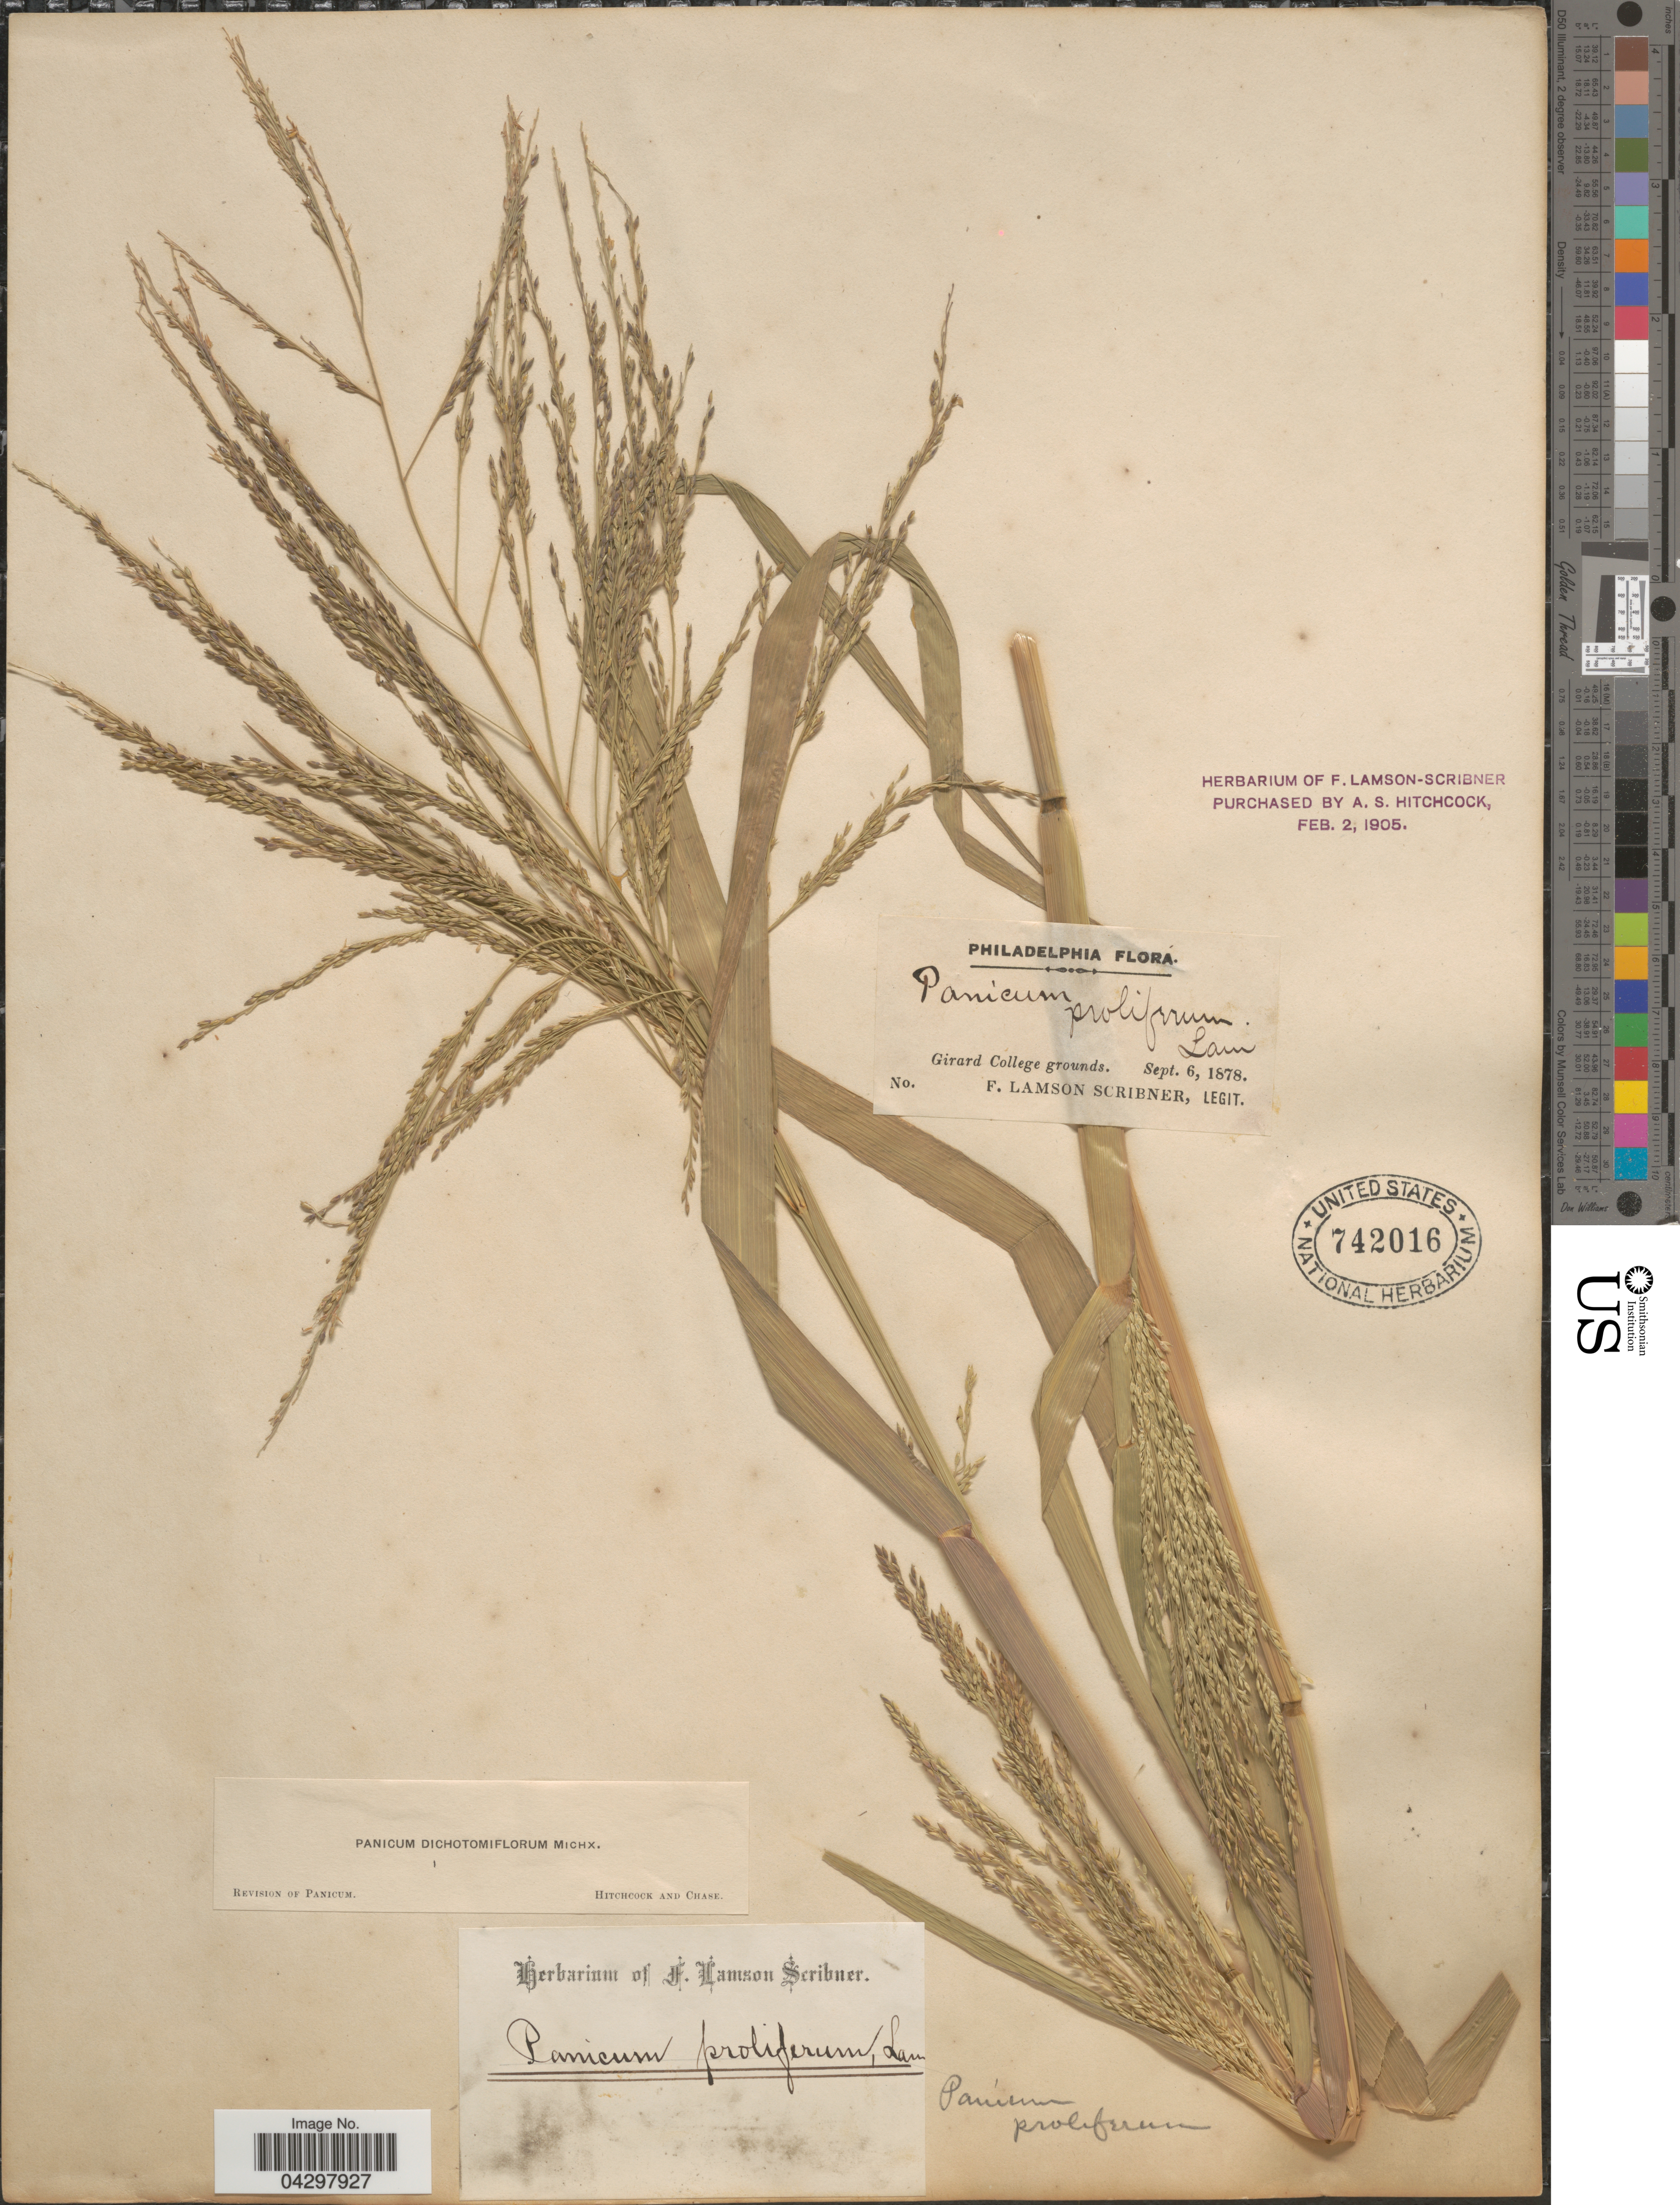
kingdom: Plantae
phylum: Tracheophyta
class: Liliopsida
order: Poales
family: Poaceae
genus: Panicum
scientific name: Panicum dichotomiflorum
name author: Michx.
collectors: F. Lamson-Scribner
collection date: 1878-09-06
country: United States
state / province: Pennsylvania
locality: Philadelphia. Girard College grounds.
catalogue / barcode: US 742016